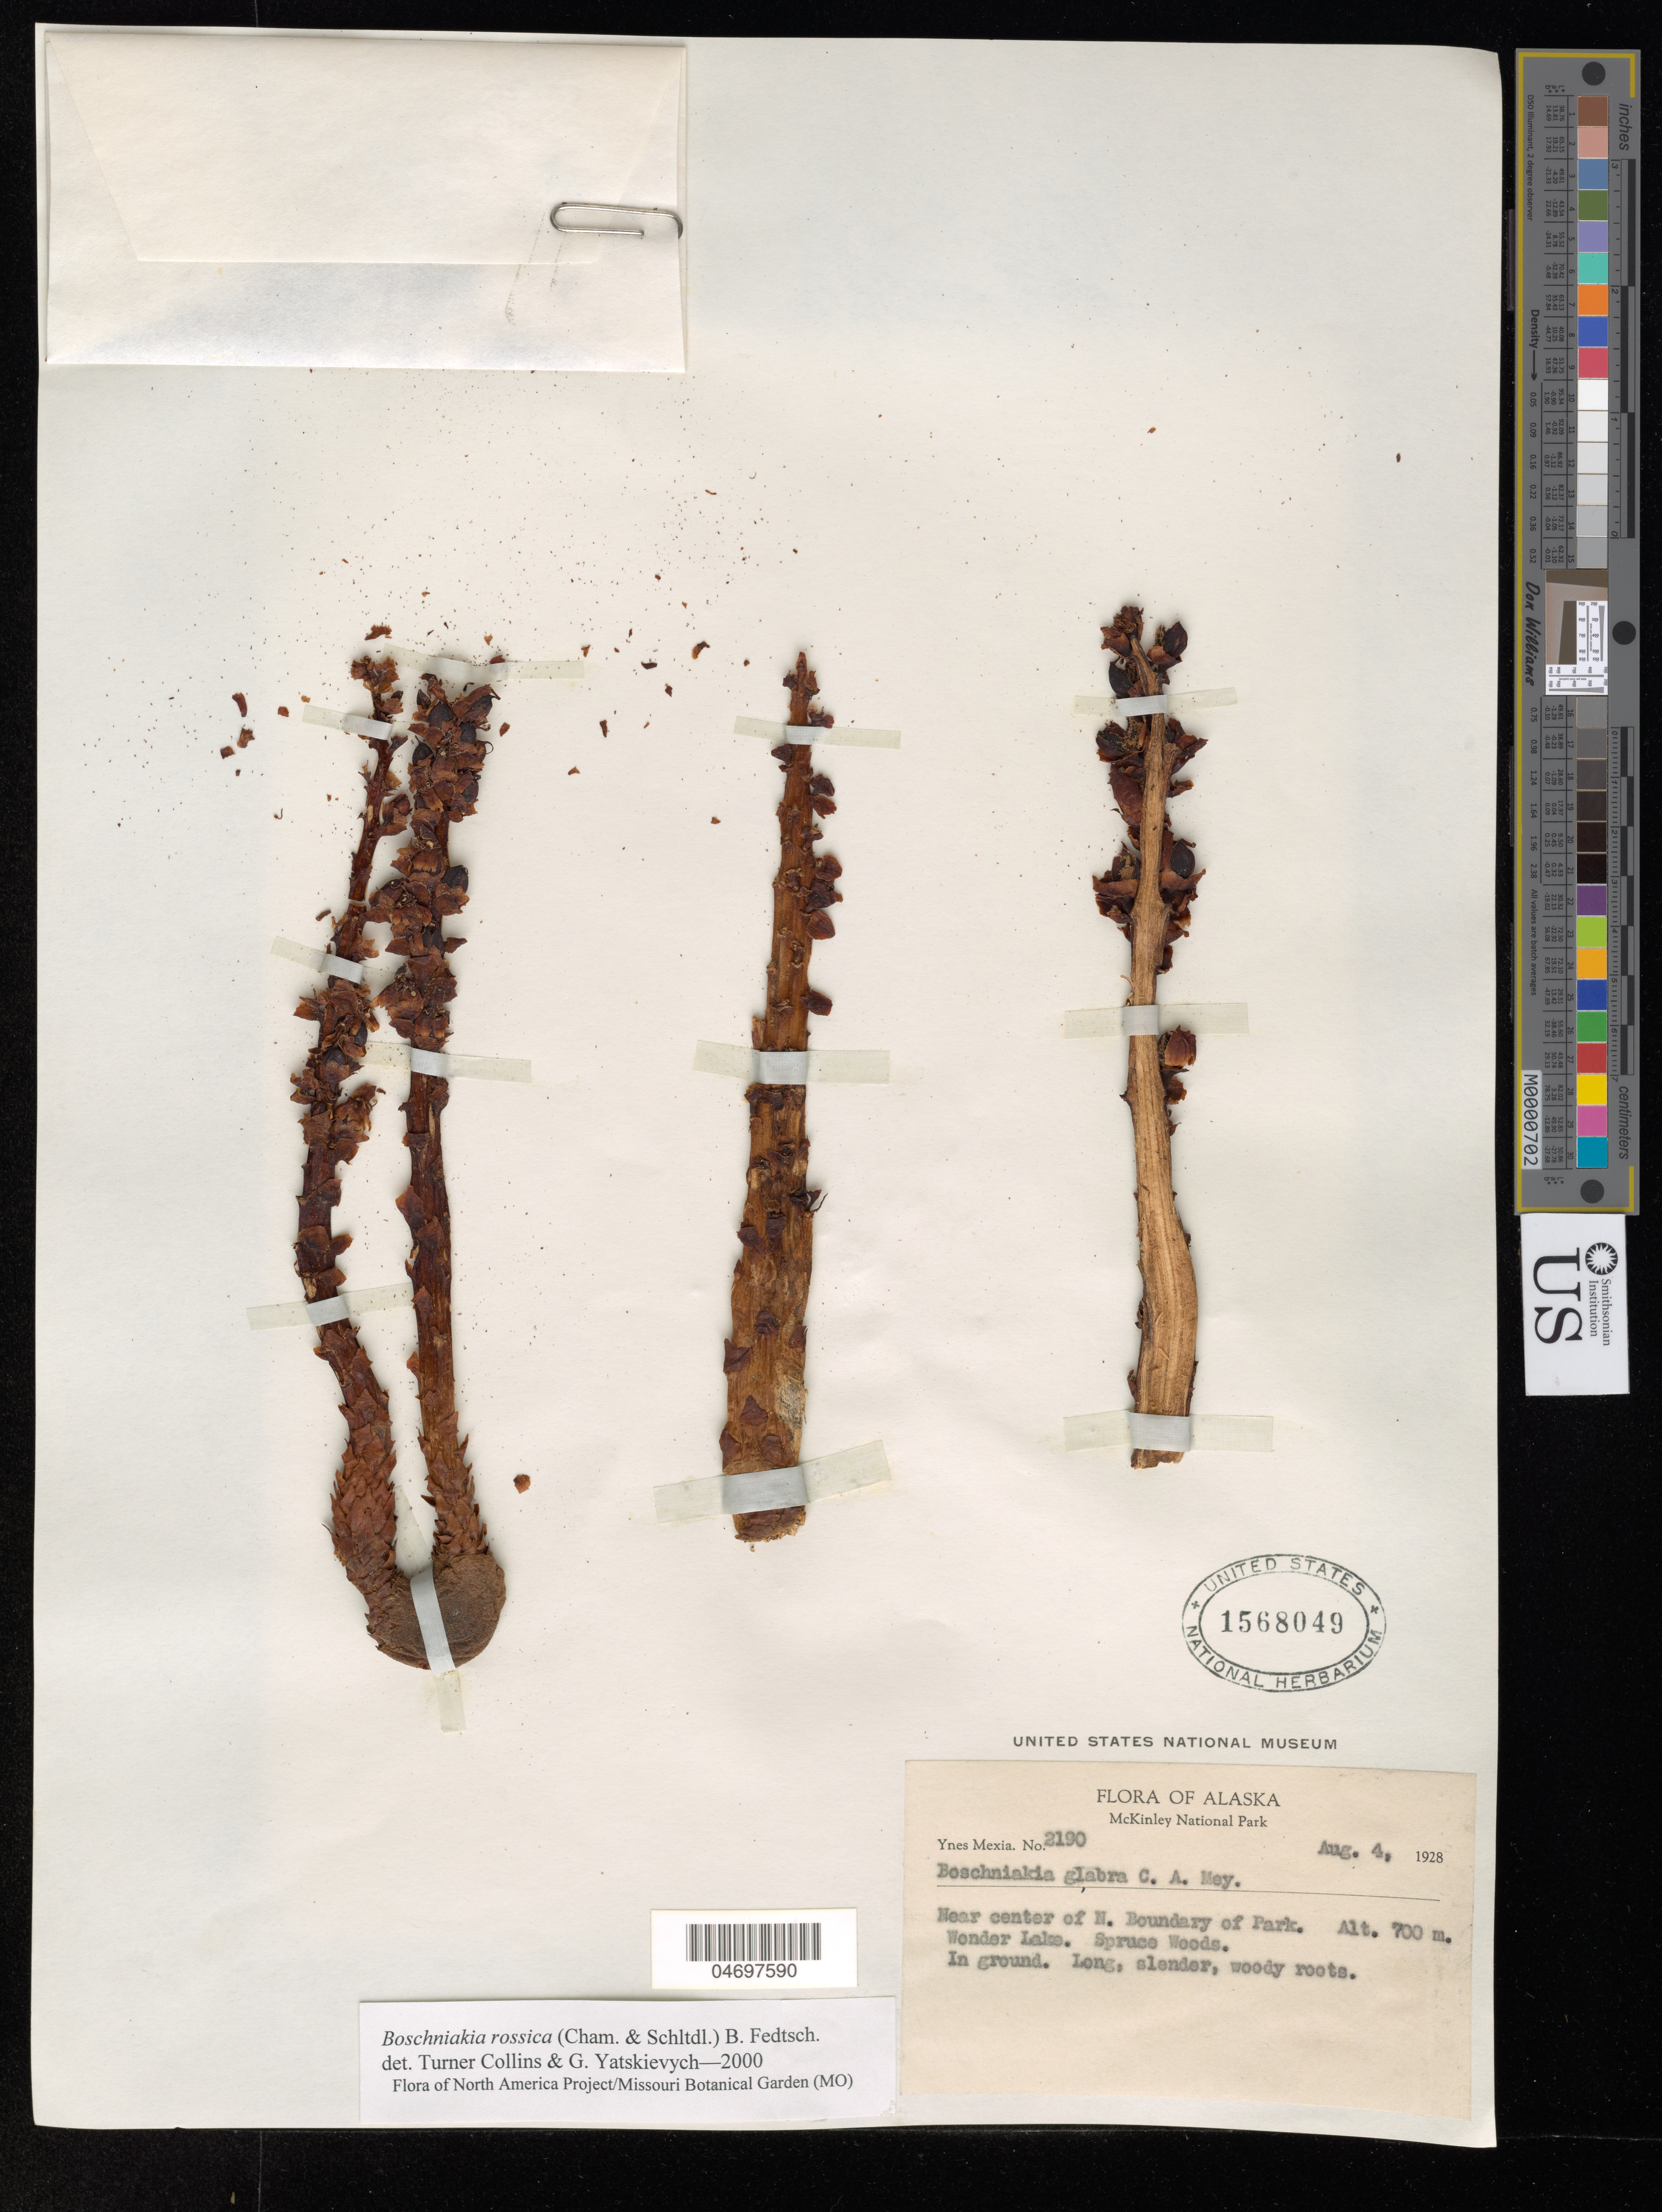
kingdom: Plantae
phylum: Tracheophyta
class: Magnoliopsida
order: Lamiales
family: Orobanchaceae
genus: Boschniakia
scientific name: Boschniakia rossica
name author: (Cham. & Schltdl.) B. Fedtsch.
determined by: Collins, L. T.; Yatskievych, G. A.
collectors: Y. Mexia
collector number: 2190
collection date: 1928-08-04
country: United States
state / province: Alaska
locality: Near center of N Boundary of Park, Wonder Lake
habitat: In ground, spruce woods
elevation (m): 700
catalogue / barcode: US 1568049